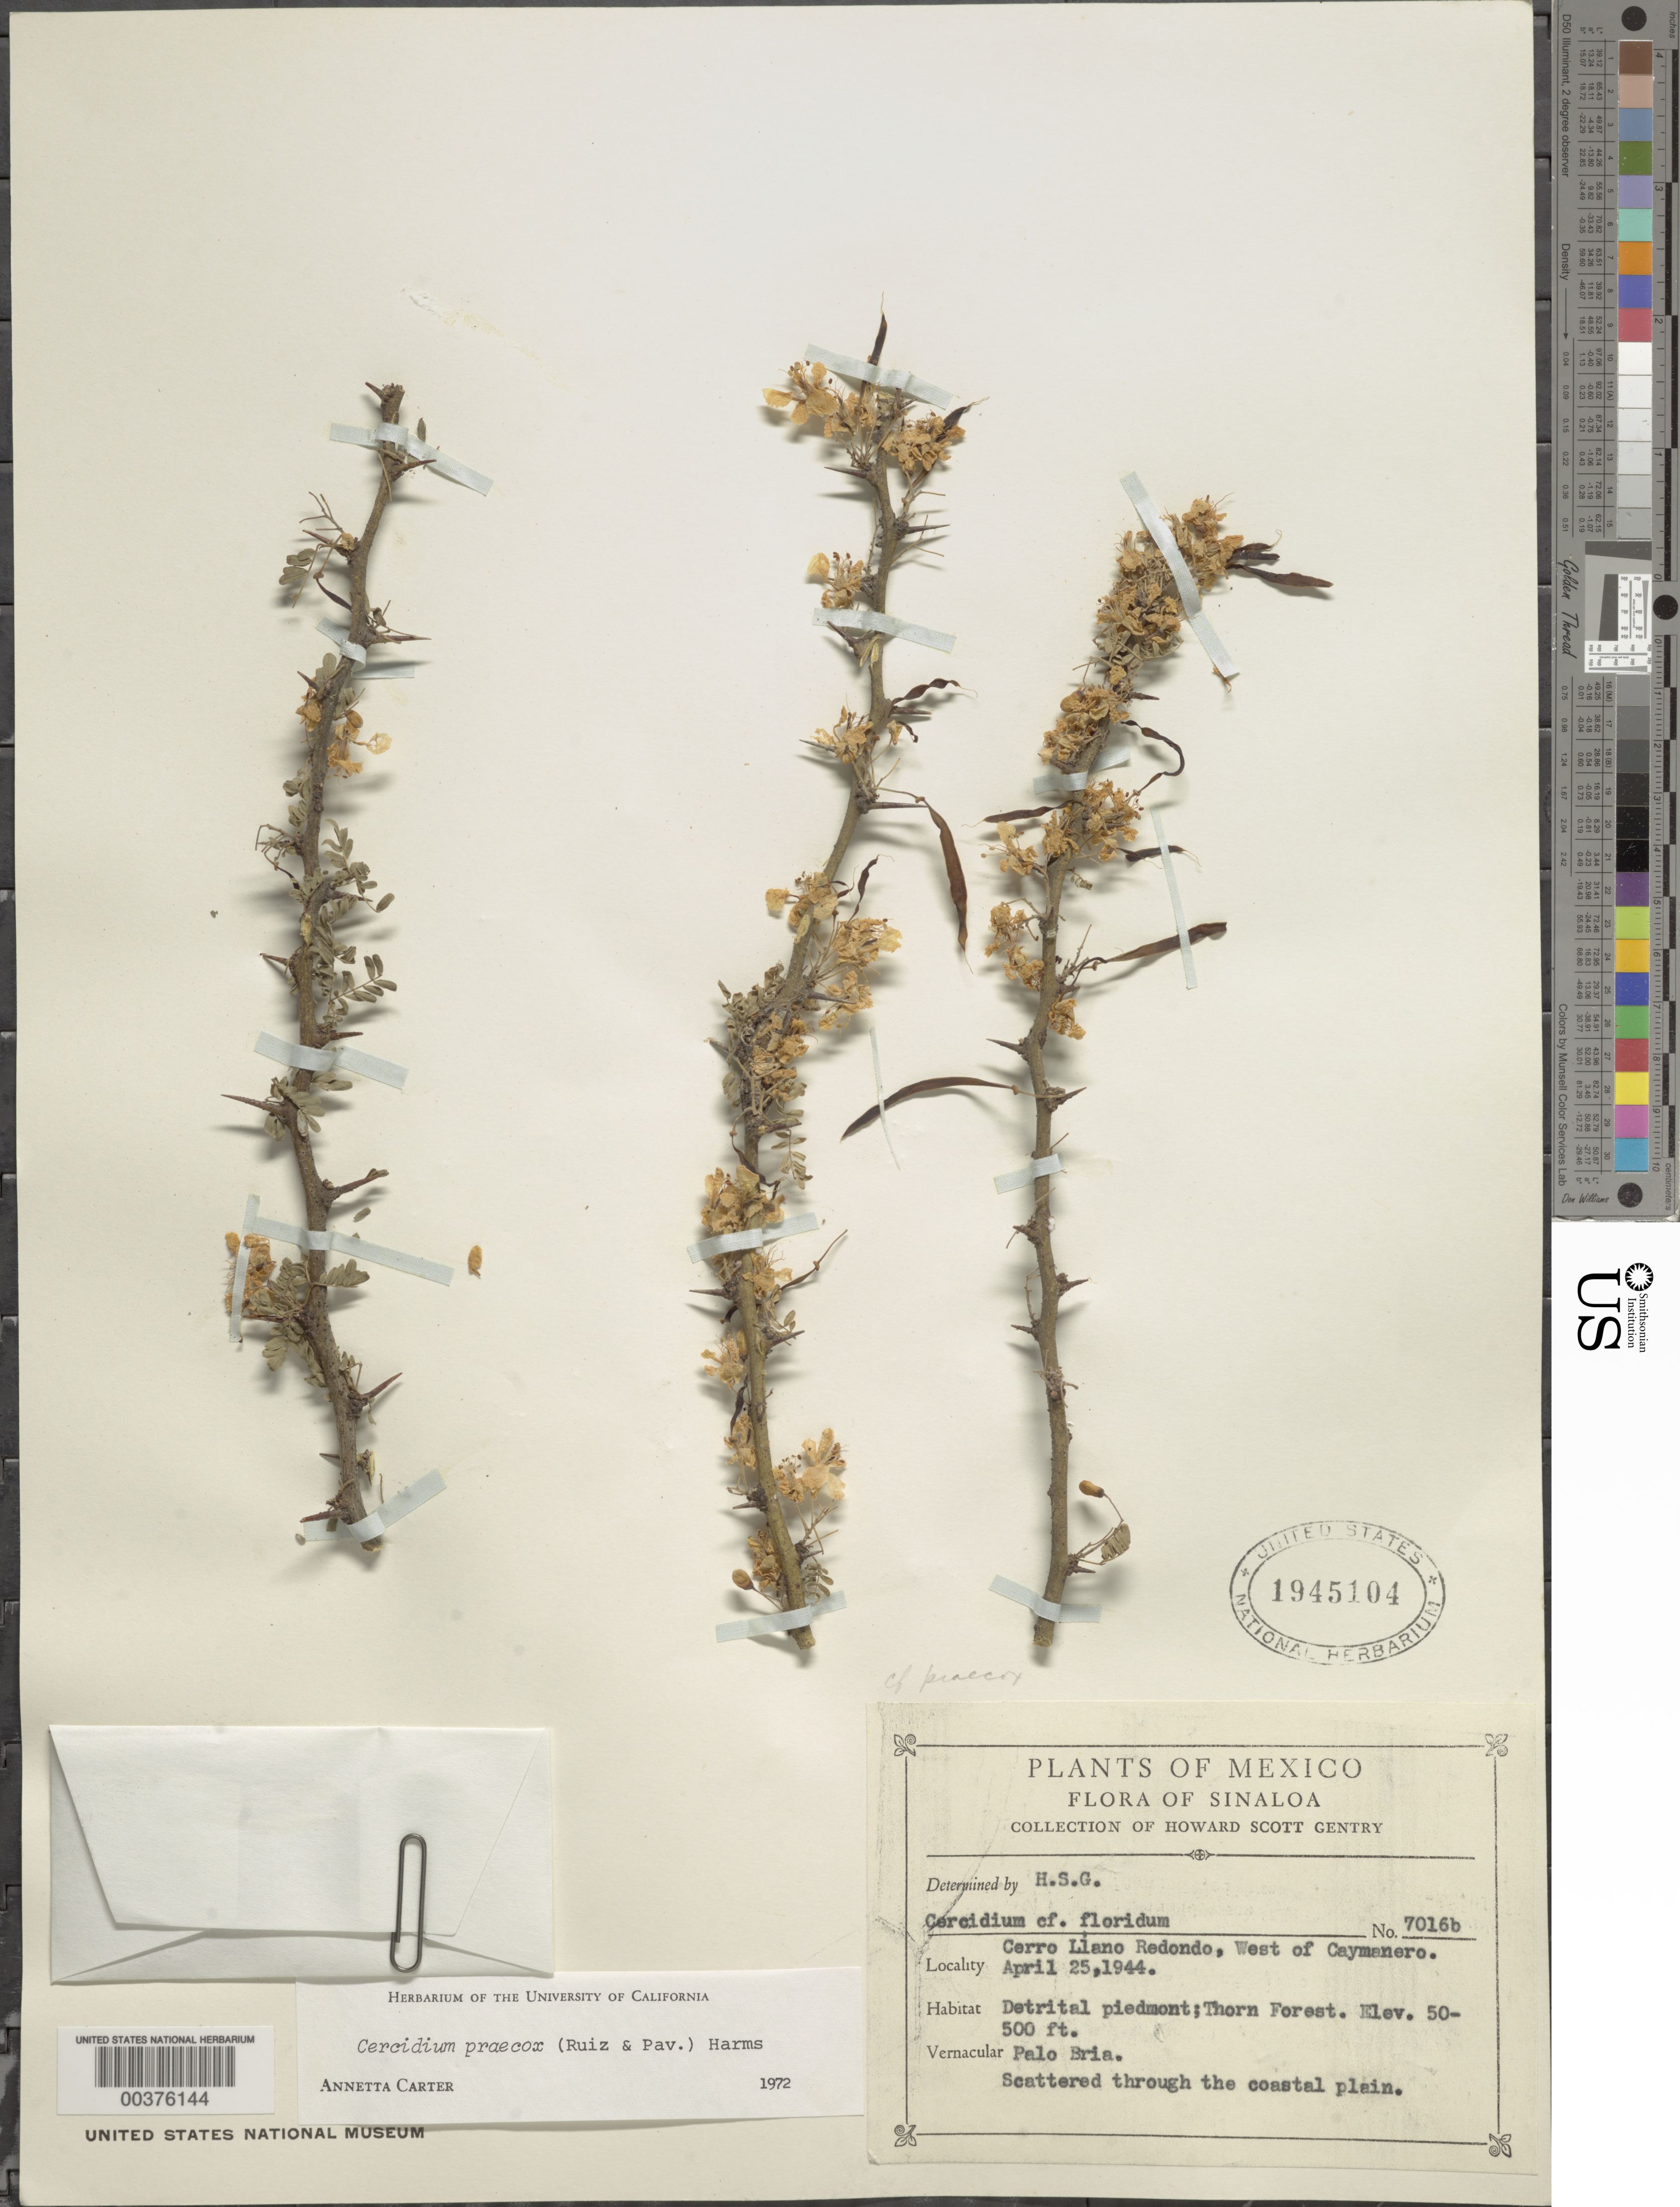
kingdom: Plantae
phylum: Tracheophyta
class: Magnoliopsida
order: Fabales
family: Fabaceae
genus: Parkinsonia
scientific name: Parkinsonia praecox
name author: (Ruiz & Pav.) J.E. Hawkins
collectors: H. S. Gentry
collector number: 7016b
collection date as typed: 25 Apr 1944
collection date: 1944-04-25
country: Mexico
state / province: Sinaloa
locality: Cerro liano redondo, W of caymanero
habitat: Detrital piedmont; thorn forest; coastal plain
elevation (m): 50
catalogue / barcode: US 1945104